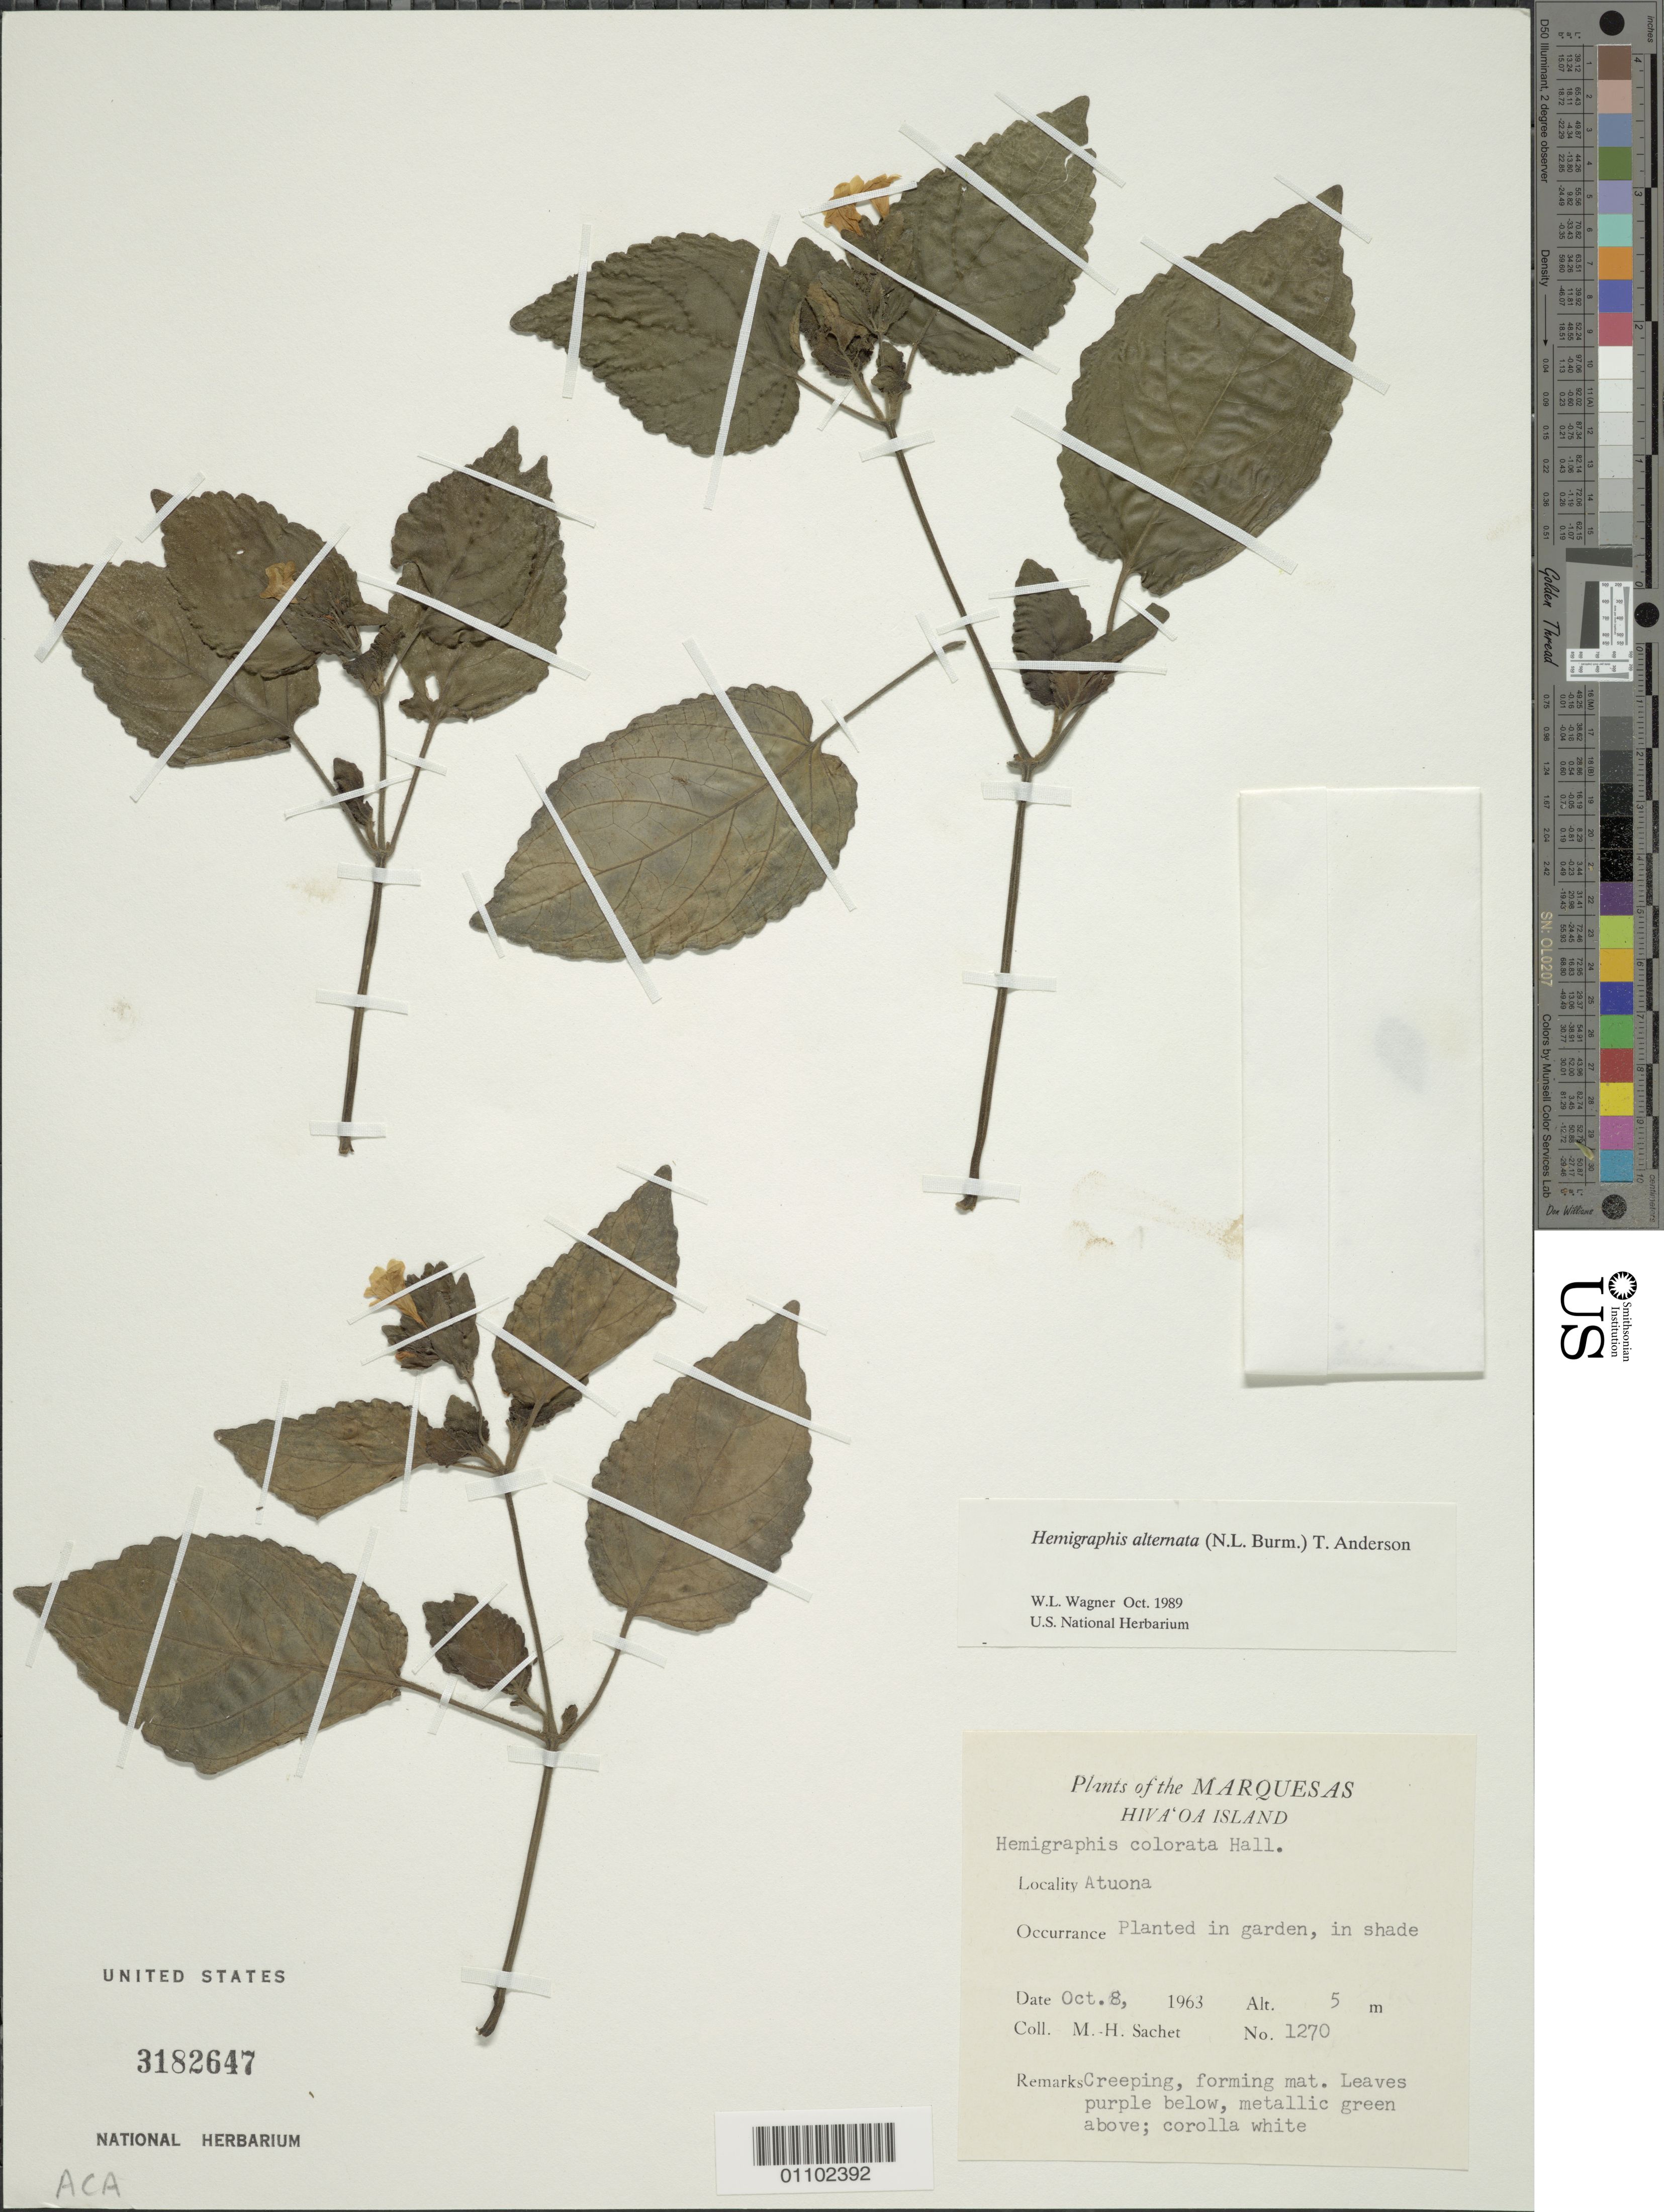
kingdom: Plantae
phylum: Tracheophyta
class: Magnoliopsida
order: Lamiales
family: Acanthaceae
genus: Strobilanthes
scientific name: Strobilanthes alternata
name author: (Burm. f.) Moylan ex J.R.I. Wood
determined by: Wagner, W. L., (BOT), Smithsonian Institution - National Museum of Natural History (UNITED STATES)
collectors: M.-H. Sachet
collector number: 1270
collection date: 1963-10-08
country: French Polynesia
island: Hiva Oa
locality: Atuona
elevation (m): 5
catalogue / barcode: US 3182647